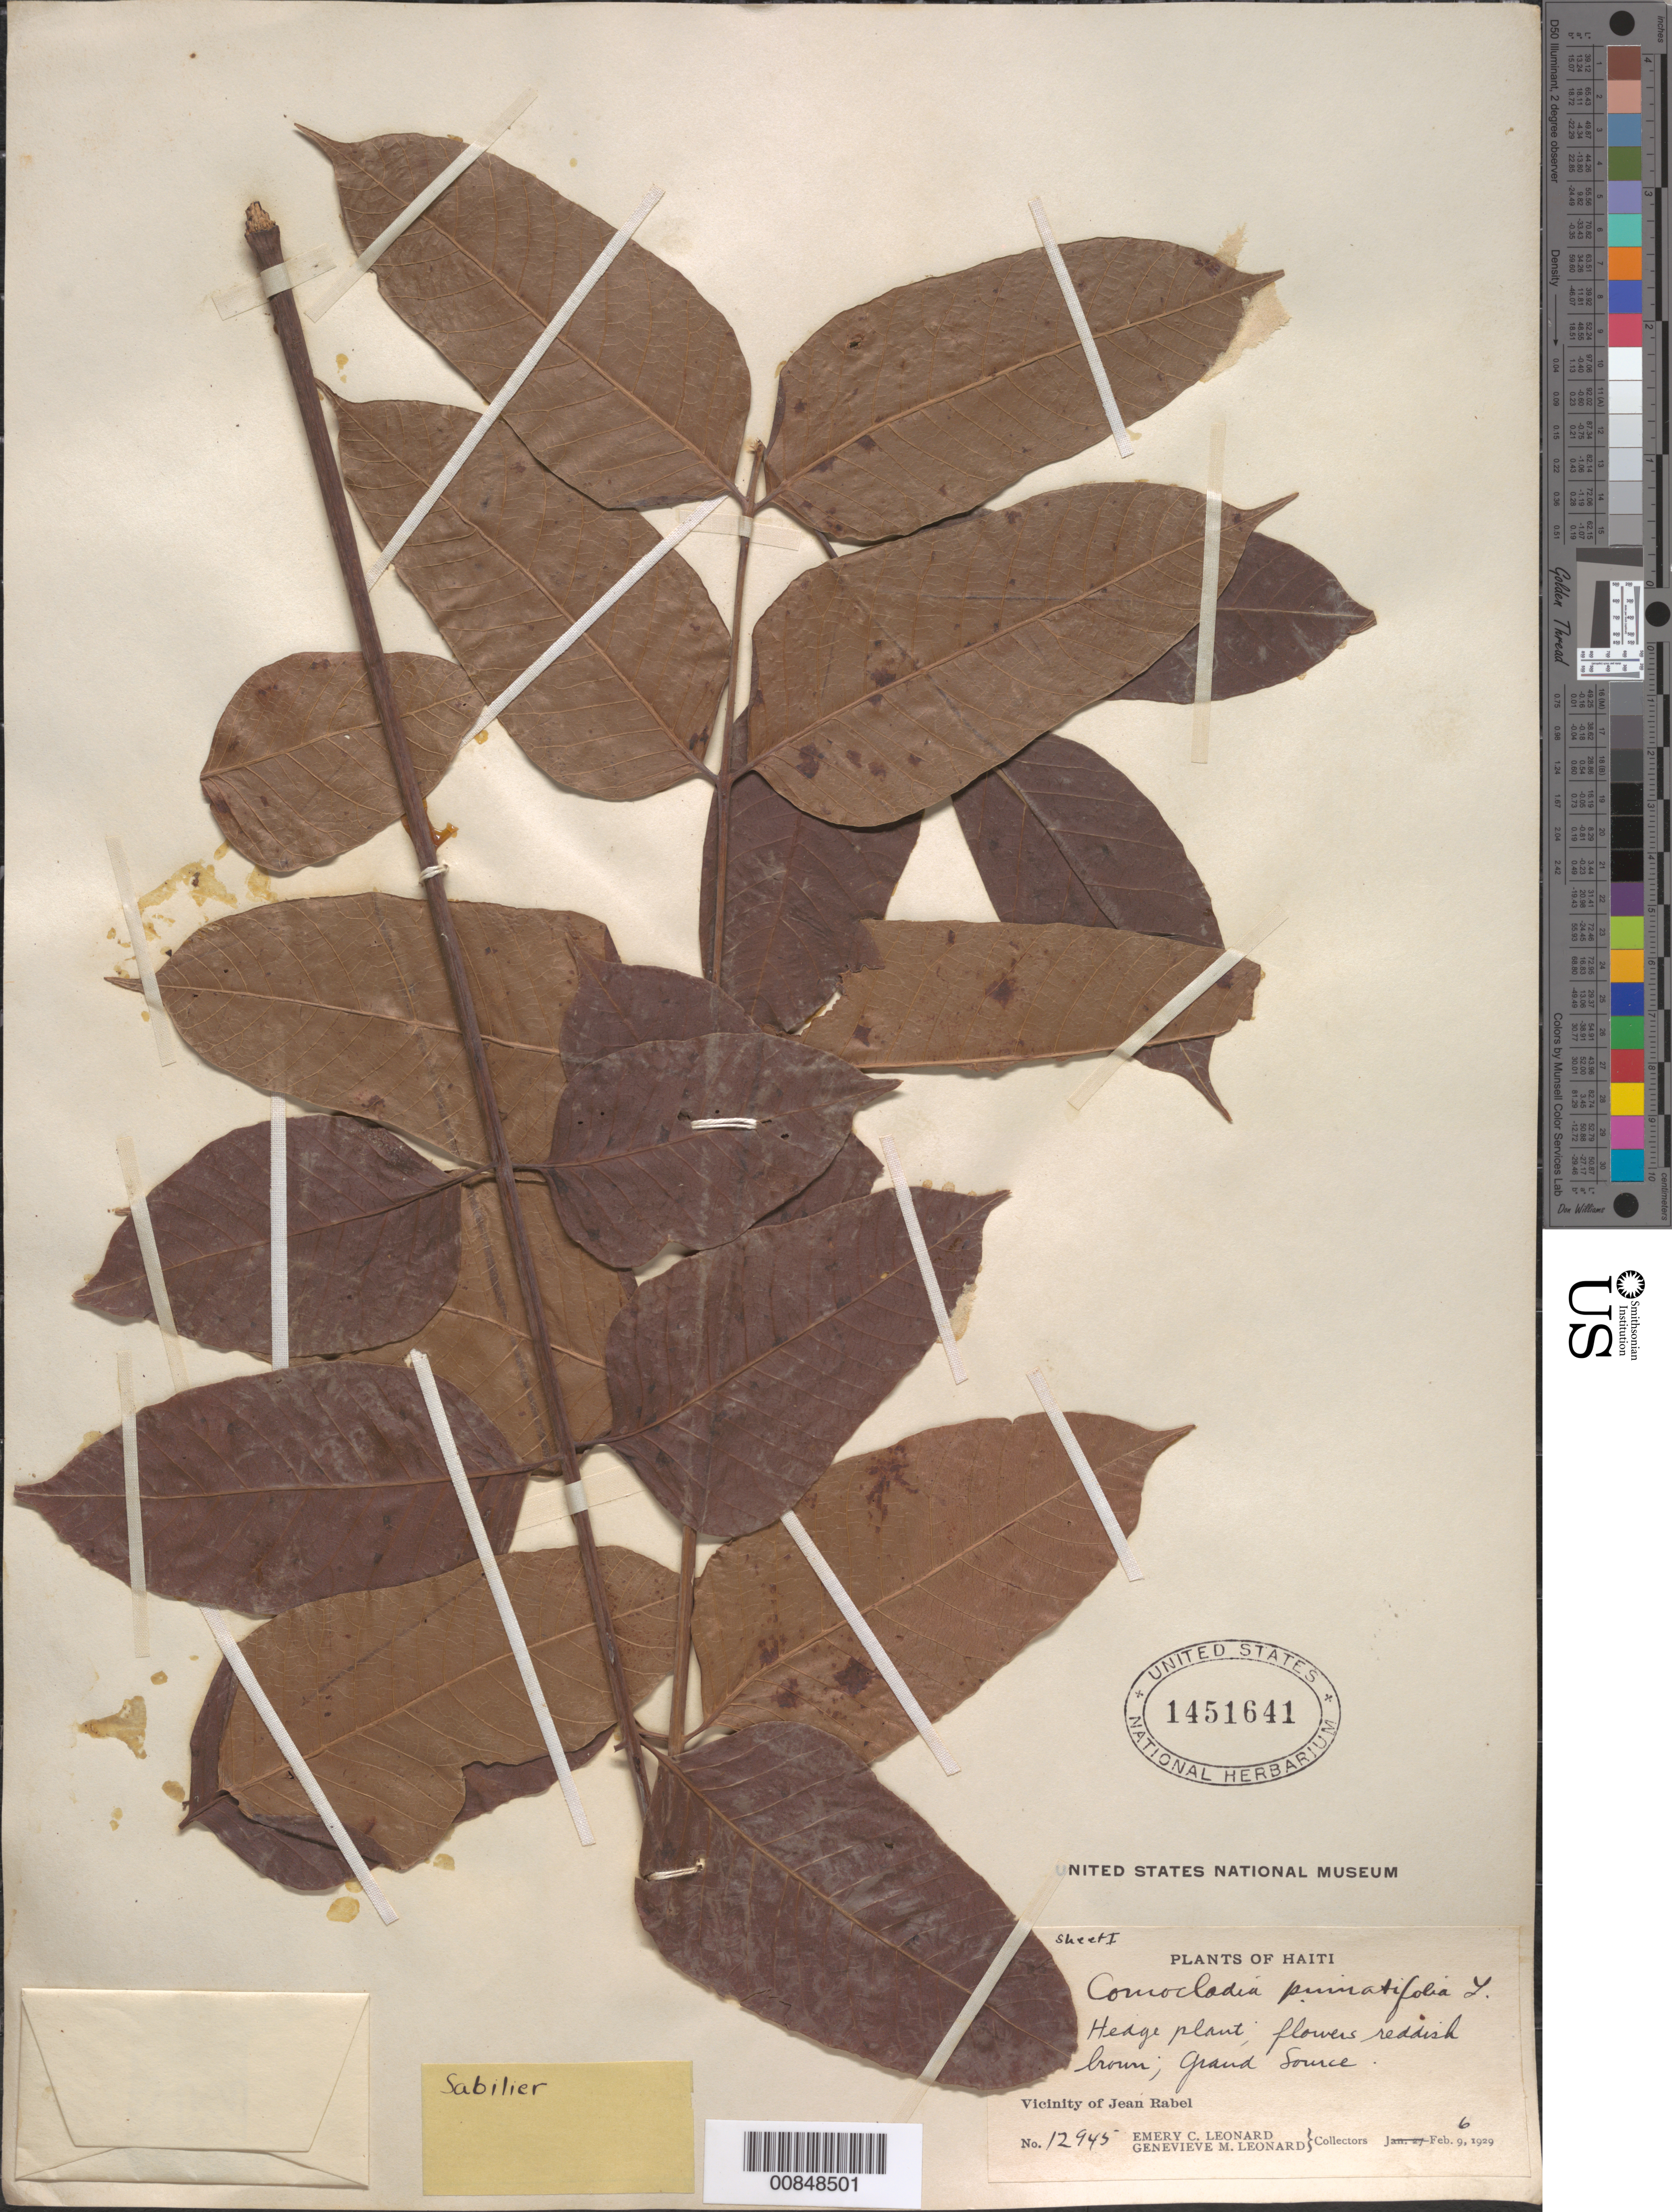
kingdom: Plantae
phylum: Tracheophyta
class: Magnoliopsida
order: Sapindales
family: Anacardiaceae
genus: Comocladia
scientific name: Comocladia pinnatifolia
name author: L.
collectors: E. C. Leonard & G. M. Leonard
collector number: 12945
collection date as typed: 06 Feb 1929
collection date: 1929-02-06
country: Haiti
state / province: Nord-Ouest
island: Hispaniola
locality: Vicinity of Jean Rabel, Grand Source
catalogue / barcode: US 1451641